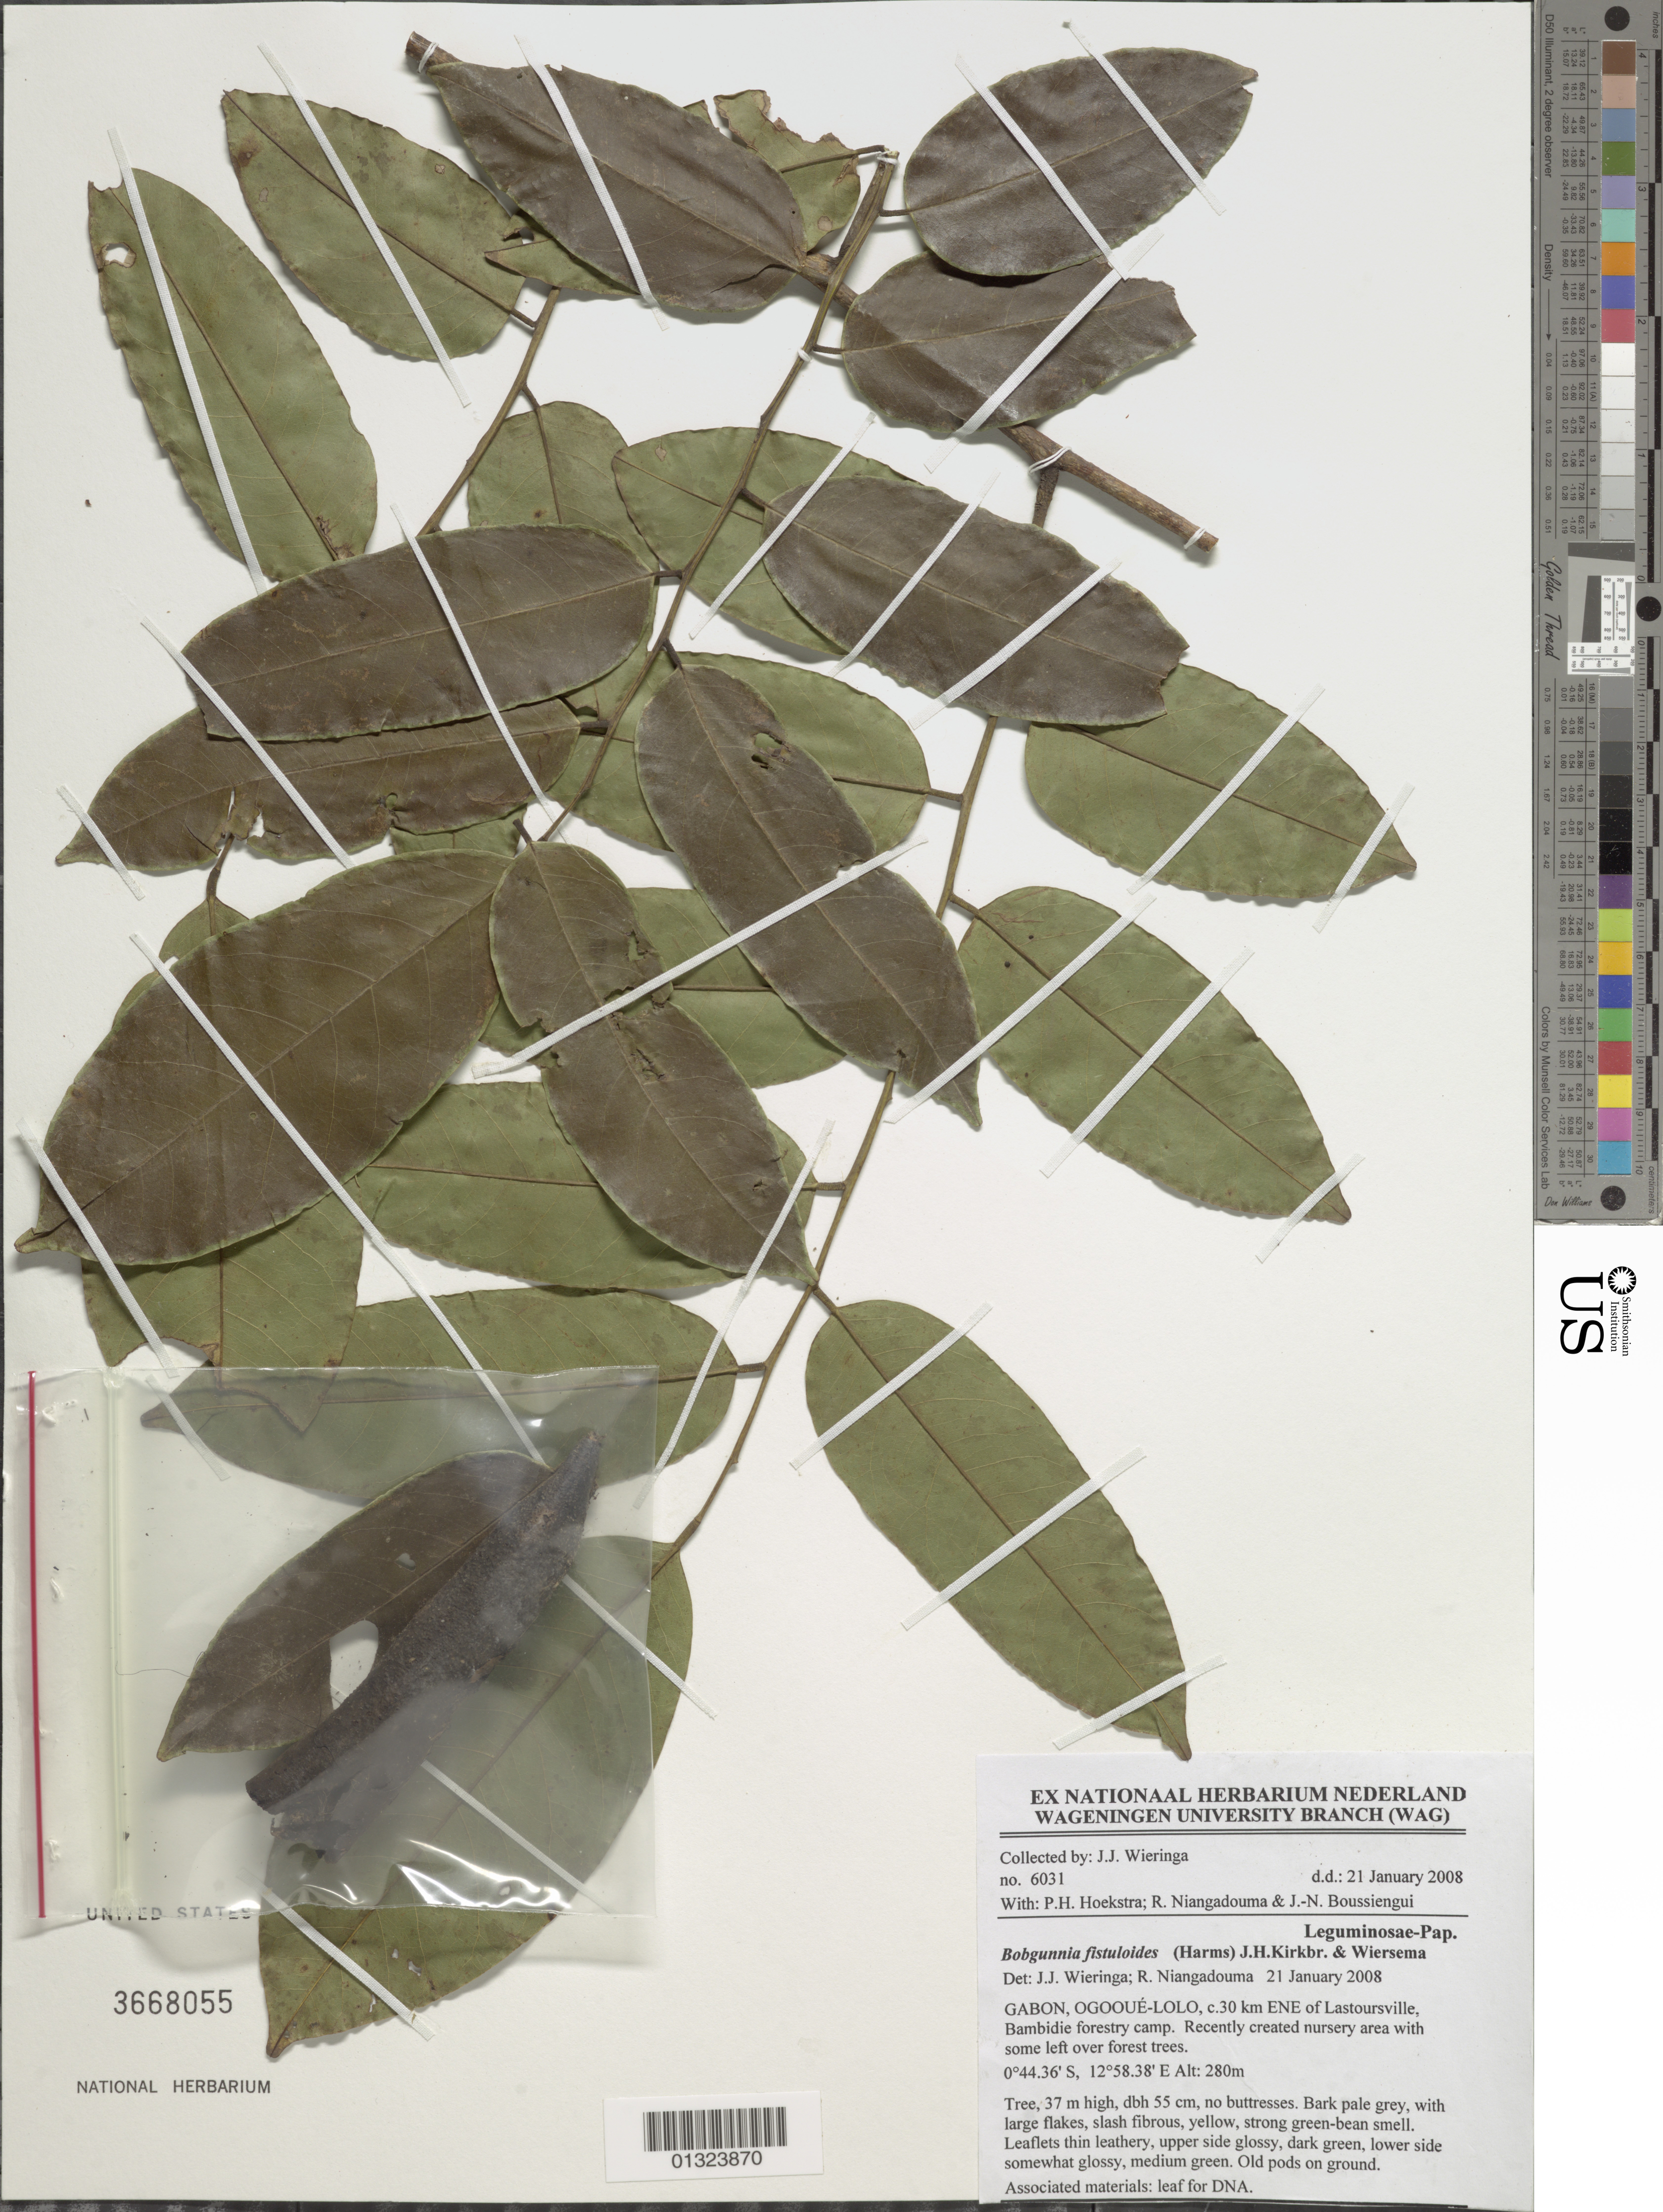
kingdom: Plantae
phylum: Tracheophyta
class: Magnoliopsida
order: Fabales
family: Fabaceae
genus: Bobgunnia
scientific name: Bobgunnia fistuloides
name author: (Harms) J.H. Kirkbr. & Wiersema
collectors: J. J. Wieringa, P. Hoekstra, R. Niangadouma & J. Boussiengui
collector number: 6031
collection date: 2008-01-21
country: Gabon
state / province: Ogooue-Lolo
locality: C. 30 km ENE of Lastoursville, Bambidie forestry camp.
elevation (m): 280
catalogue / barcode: US 3668055